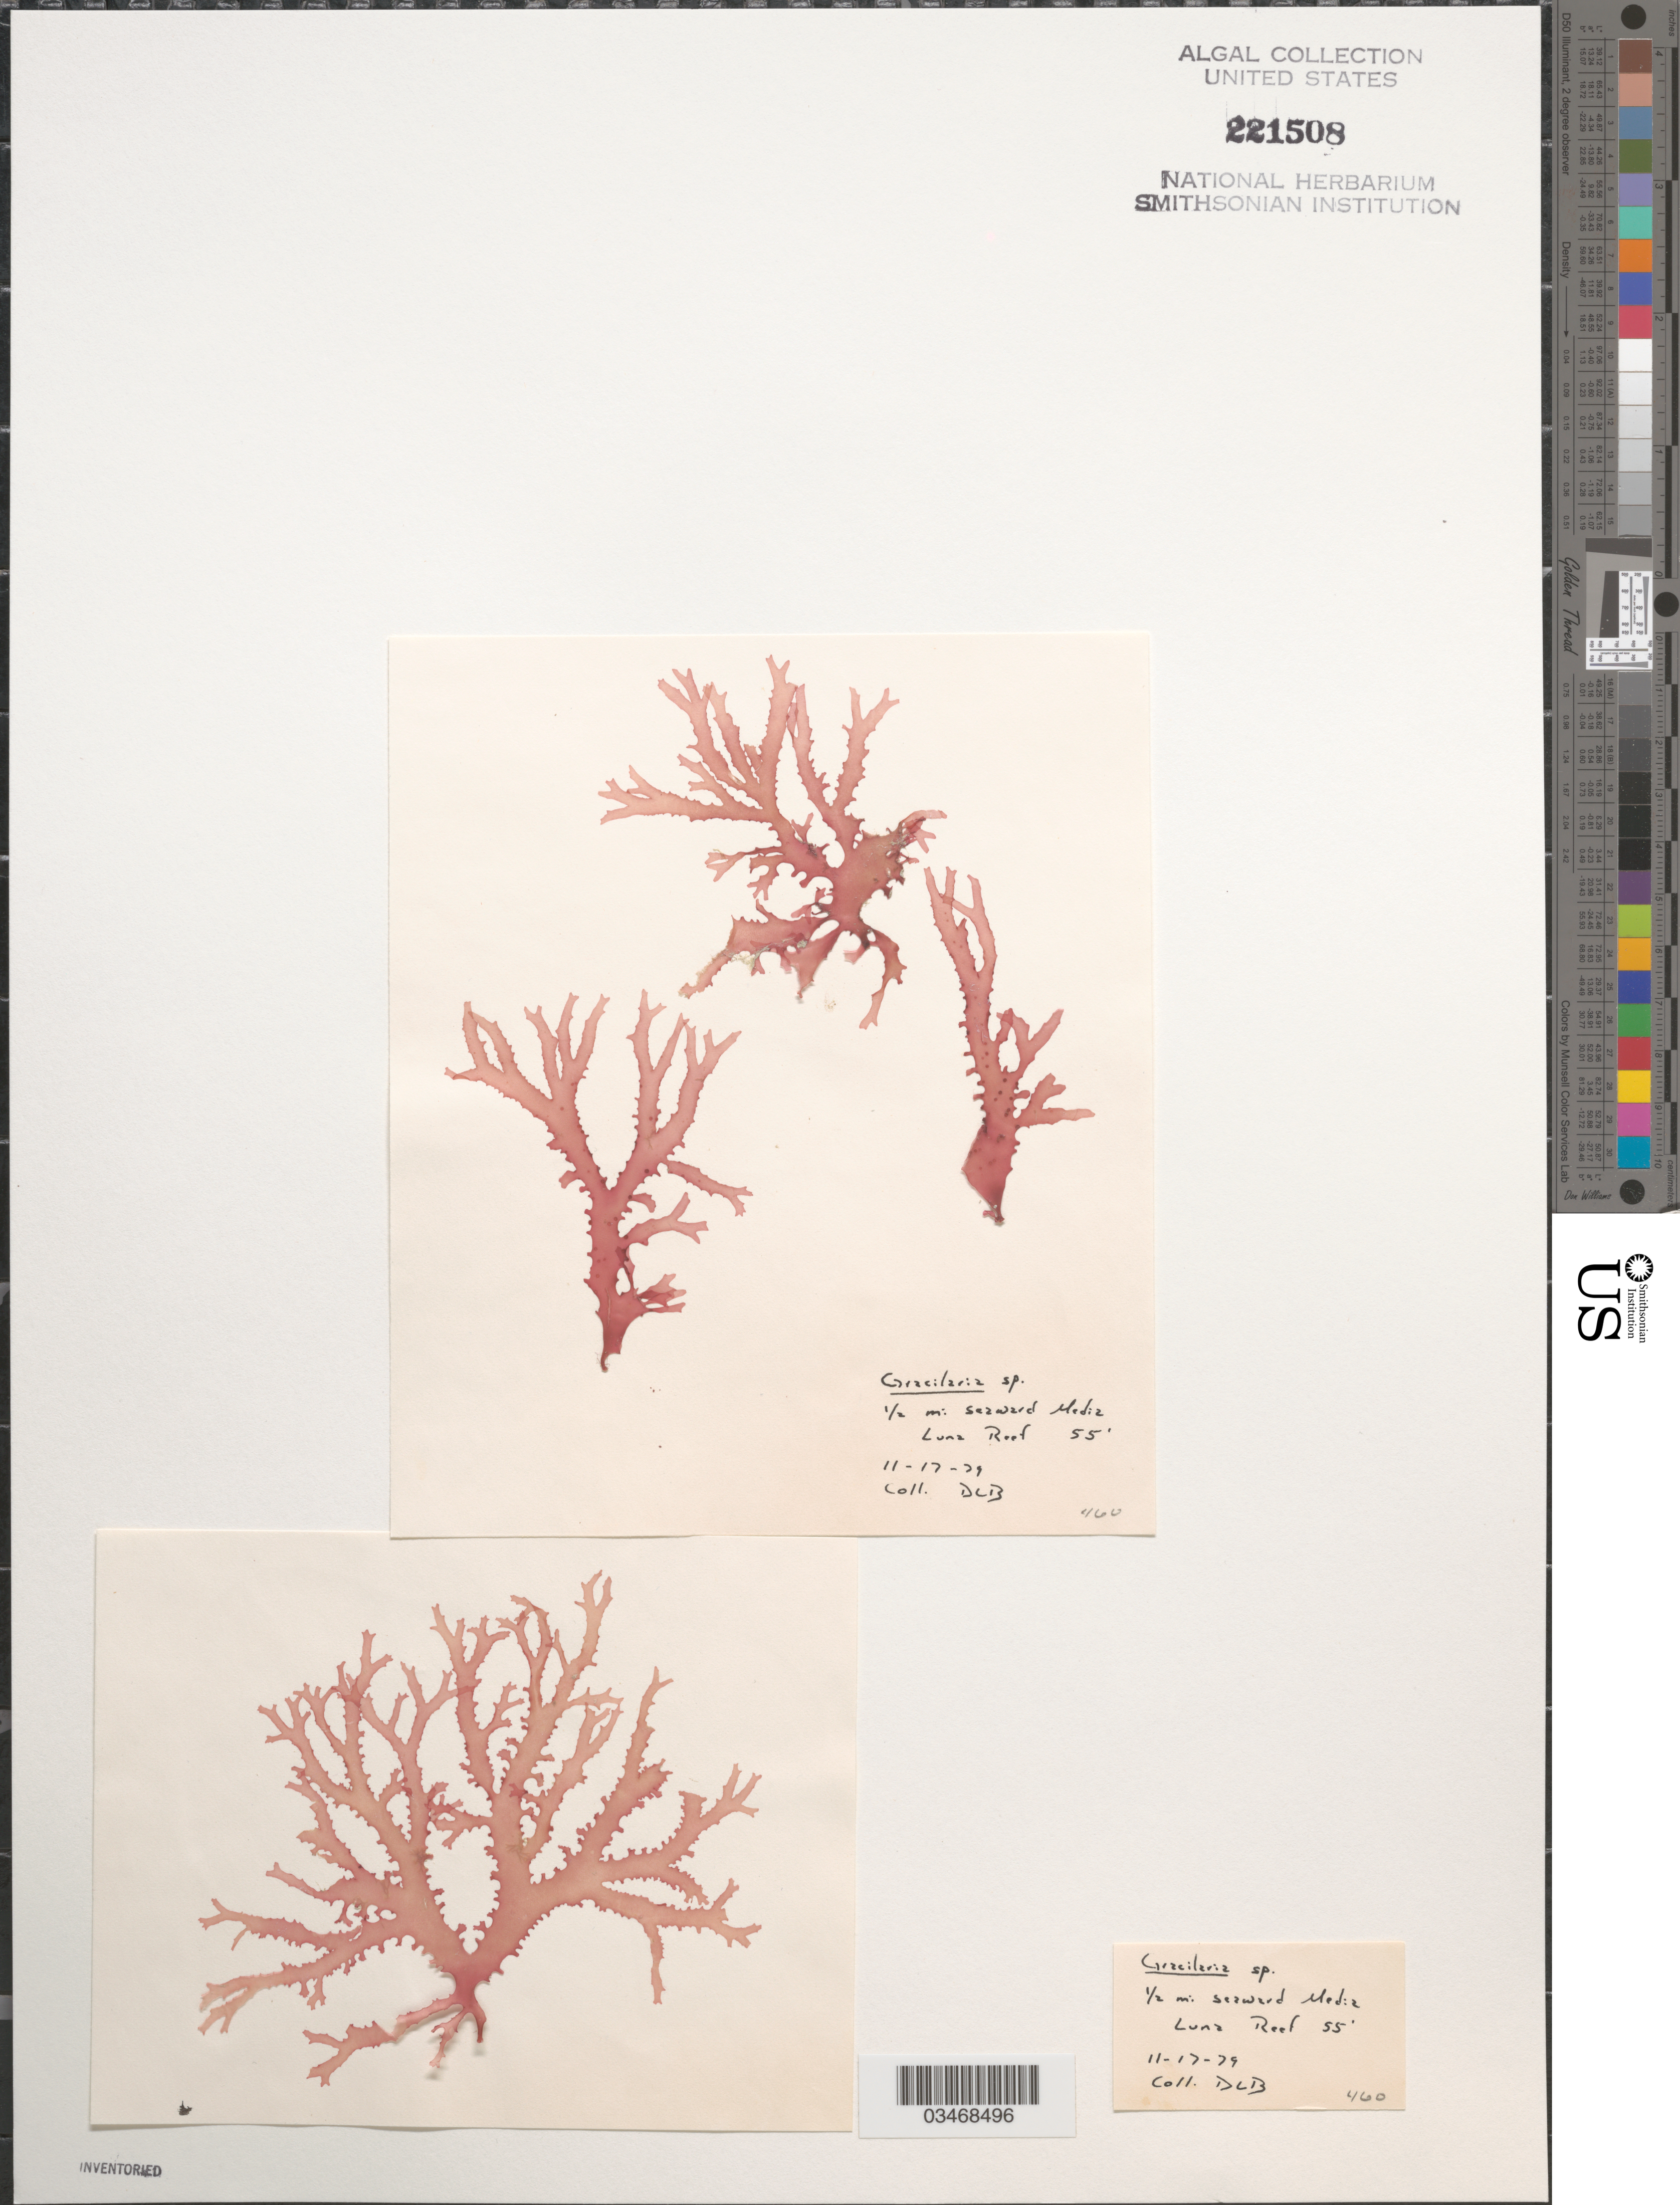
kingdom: Plantae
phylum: Rhodophyta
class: Florideophyceae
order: Gracilariales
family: Gracilariaceae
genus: Gracilaria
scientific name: Gracilaria sp.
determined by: Ballantine, D. L.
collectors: D.L. Ballantine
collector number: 460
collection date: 1979-11-17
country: Puerto Rico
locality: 1/2 mi seaward Media Luna Reef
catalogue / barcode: US 221508